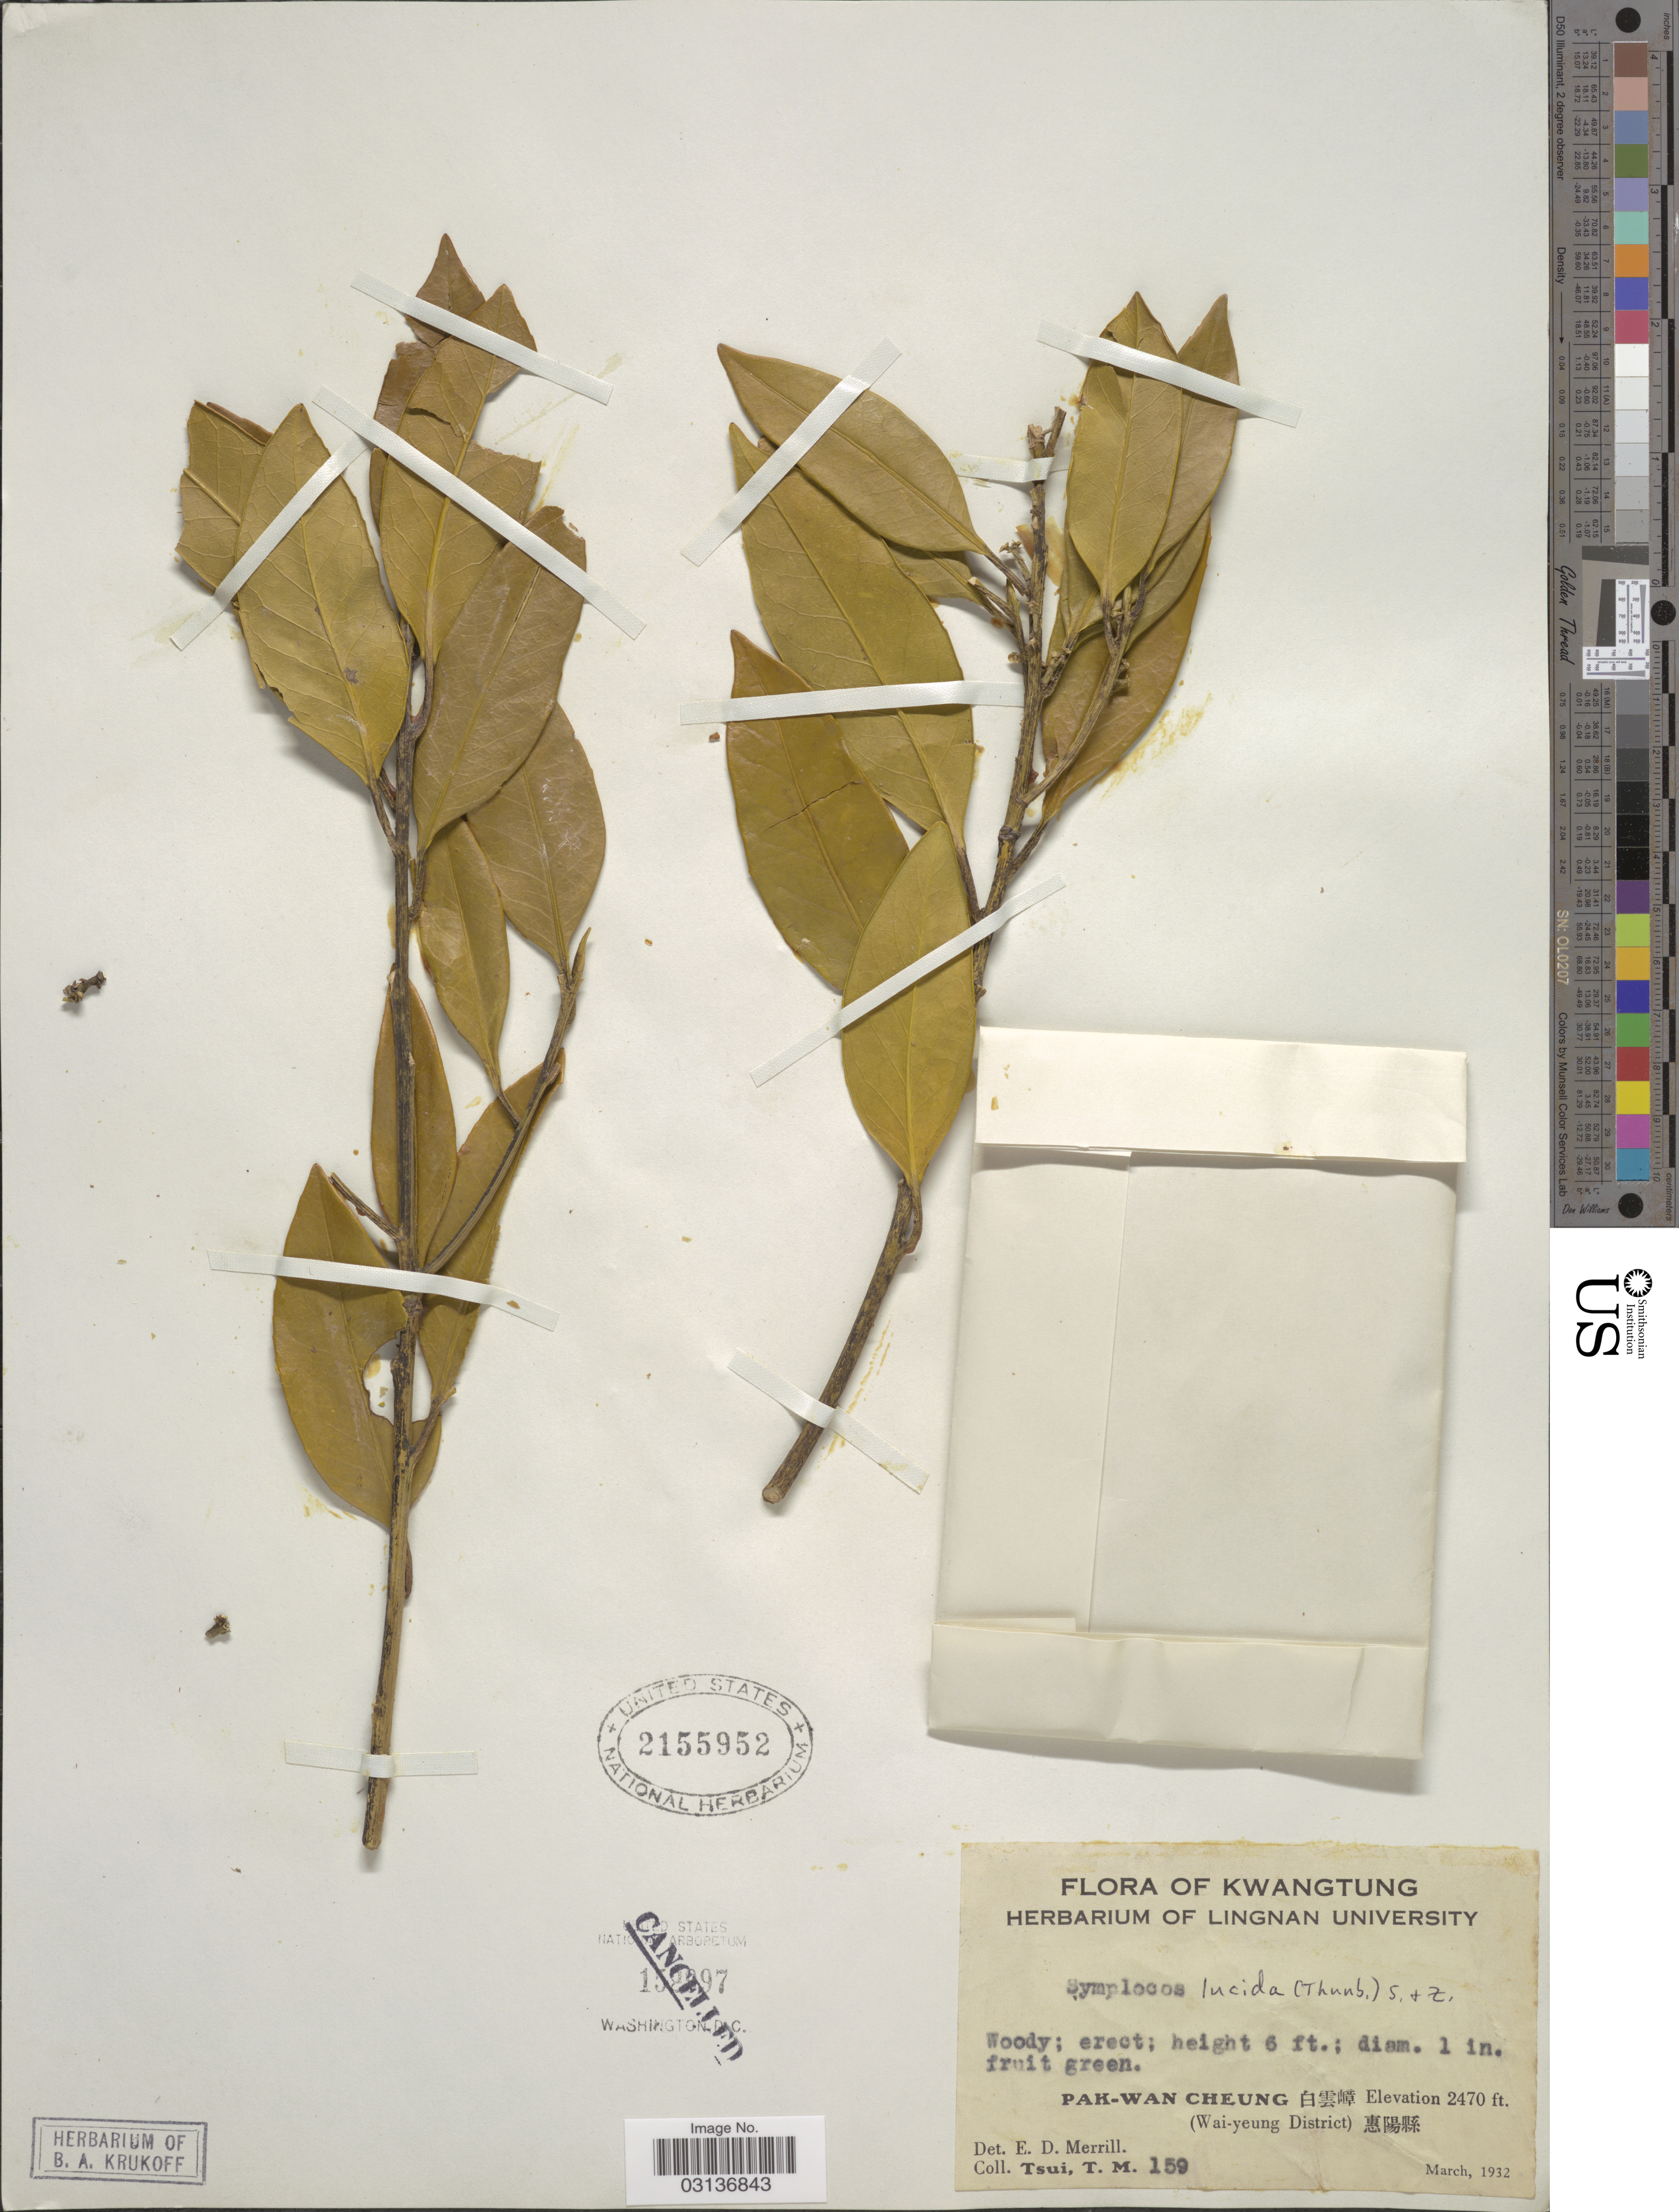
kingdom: Plantae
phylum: Tracheophyta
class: Magnoliopsida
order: Ericales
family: Symplocaceae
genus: Symplocos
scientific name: Symplocos lucida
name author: (Thurb.) Siebold & Zucc.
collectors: T. Tsui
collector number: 159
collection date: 1932-03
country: China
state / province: Guangdong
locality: Kwangtung. Pak-Wan Cheung. (Wai-yeung District).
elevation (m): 753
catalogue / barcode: US 2155952